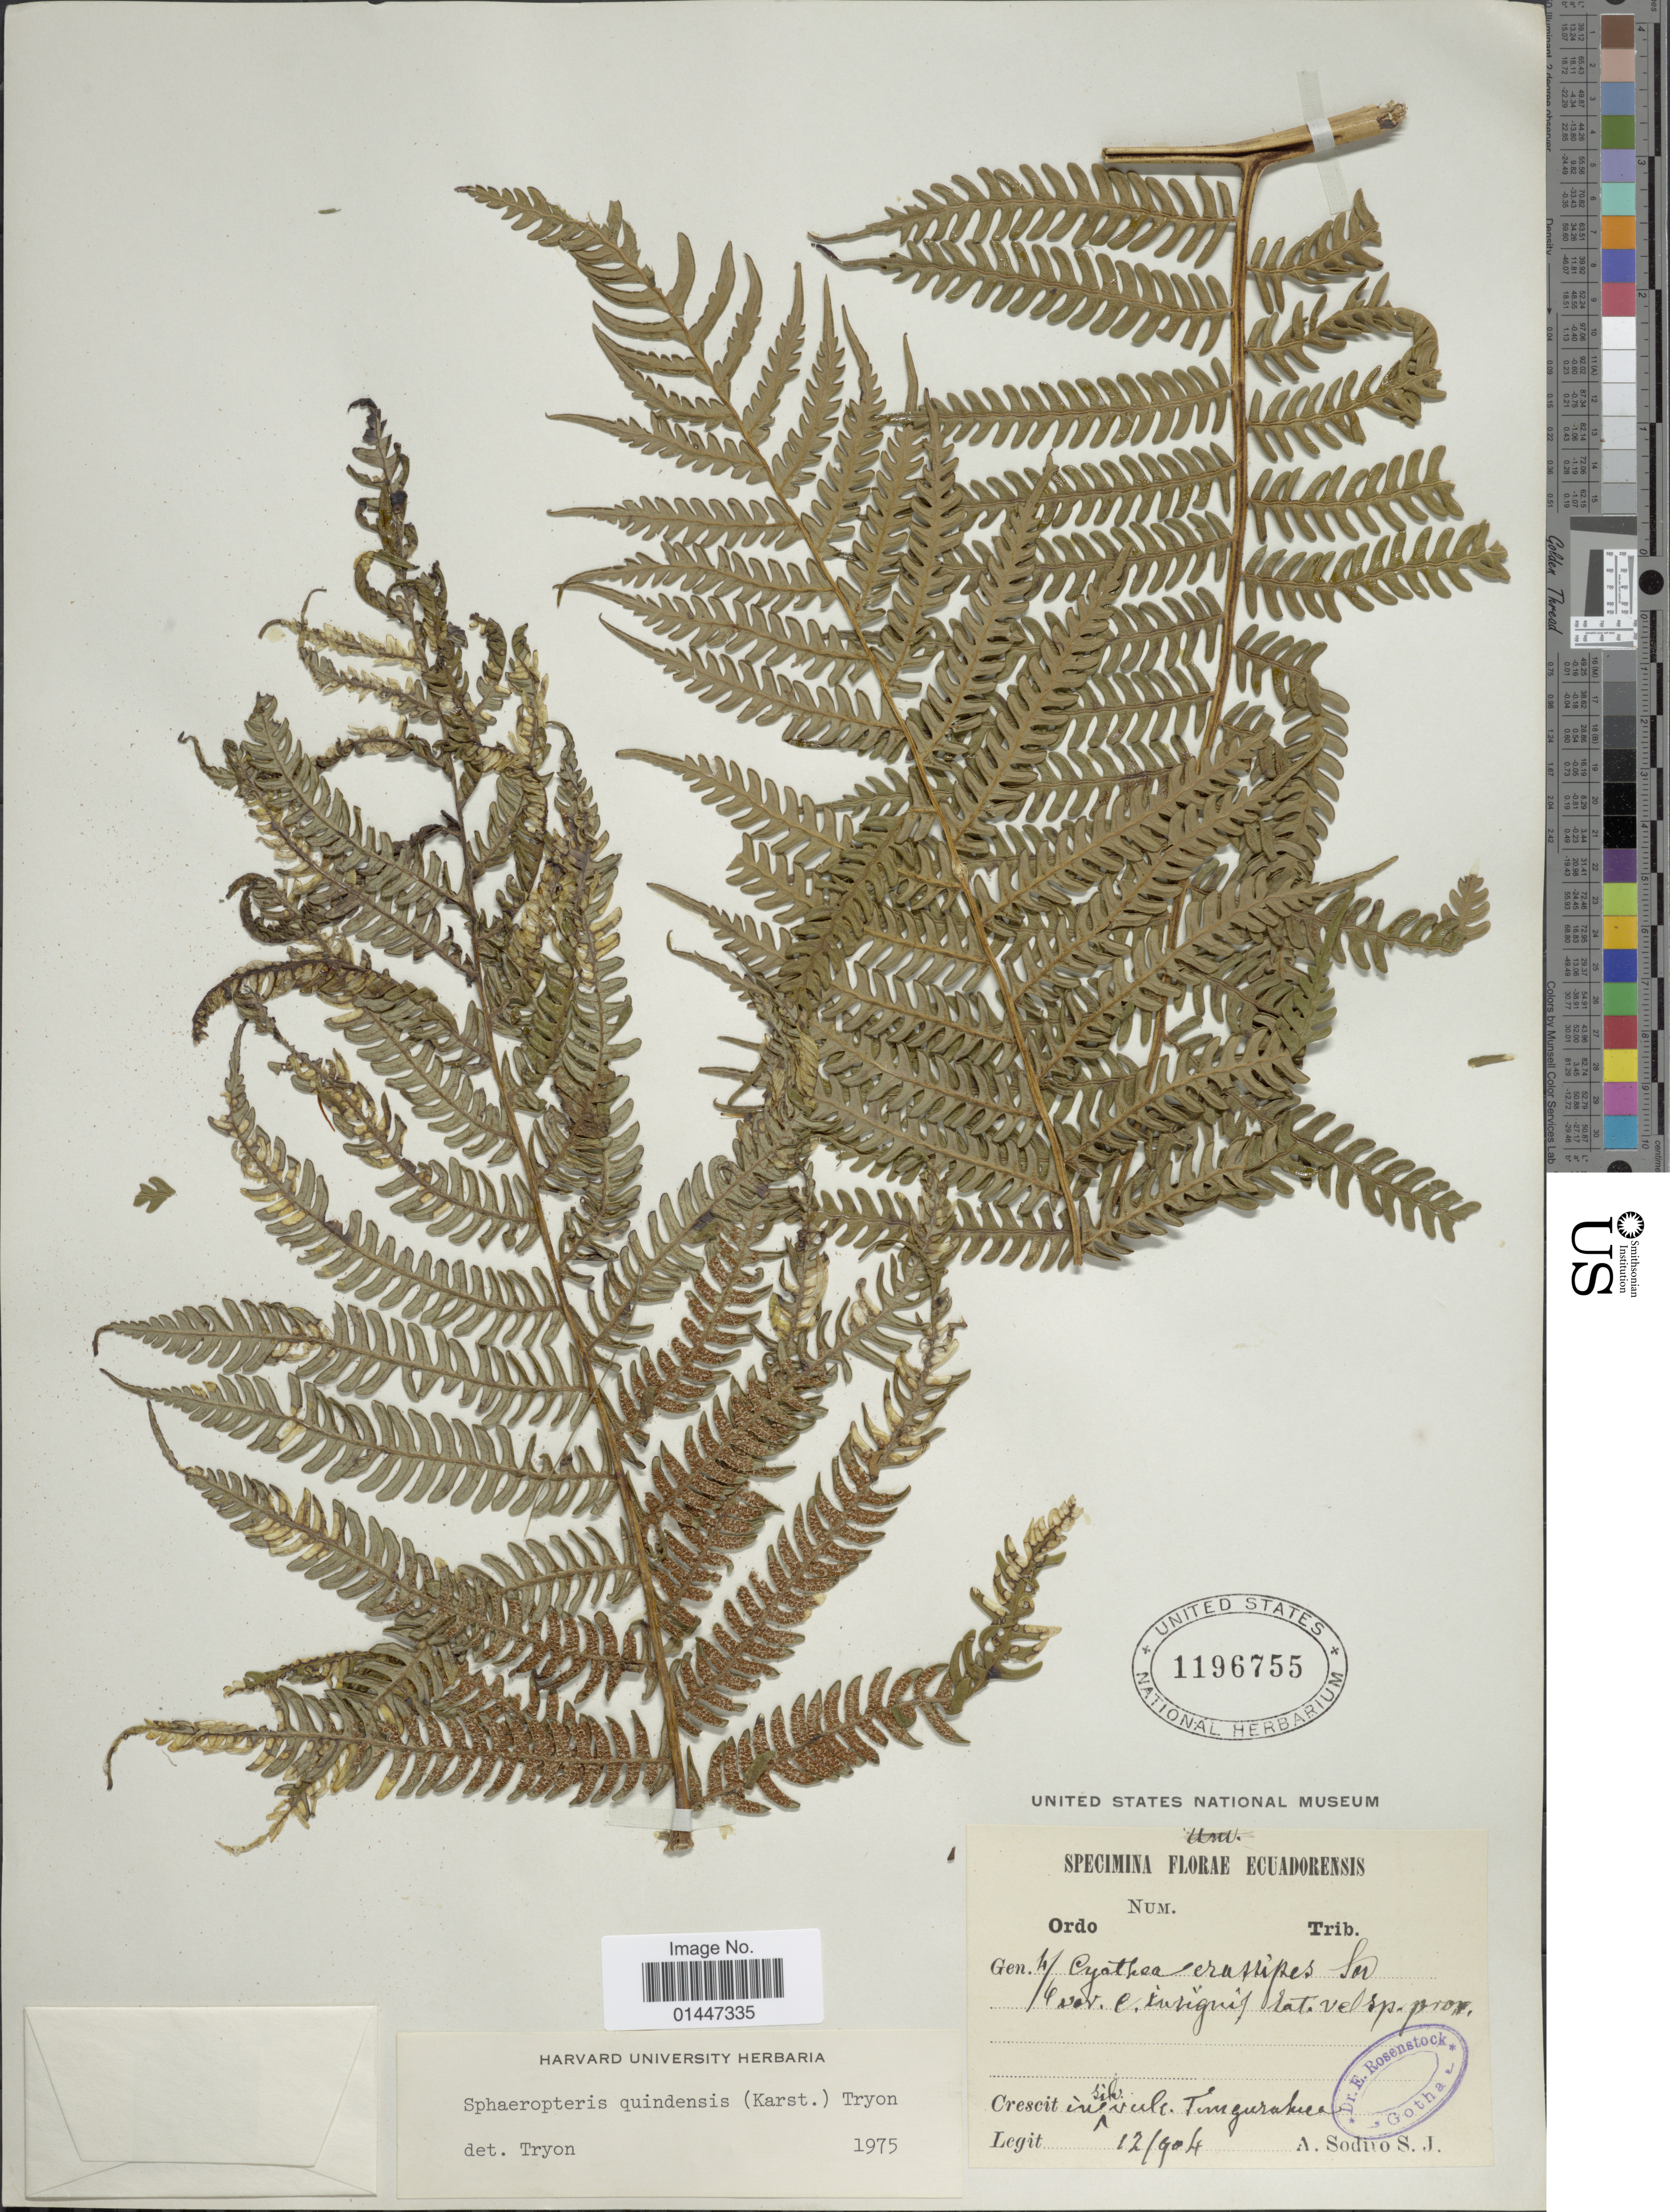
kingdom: Plantae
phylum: Tracheophyta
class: Polypodiopsida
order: Cyatheales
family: Cyatheaceae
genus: Sphaeropteris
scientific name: Sphaeropteris quindiuensis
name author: (H. Karst.) R.M. Tryon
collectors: L. Sodiro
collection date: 1904-12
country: Ecuador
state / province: Tungurahua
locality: Tungurahua.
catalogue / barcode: US 1196755